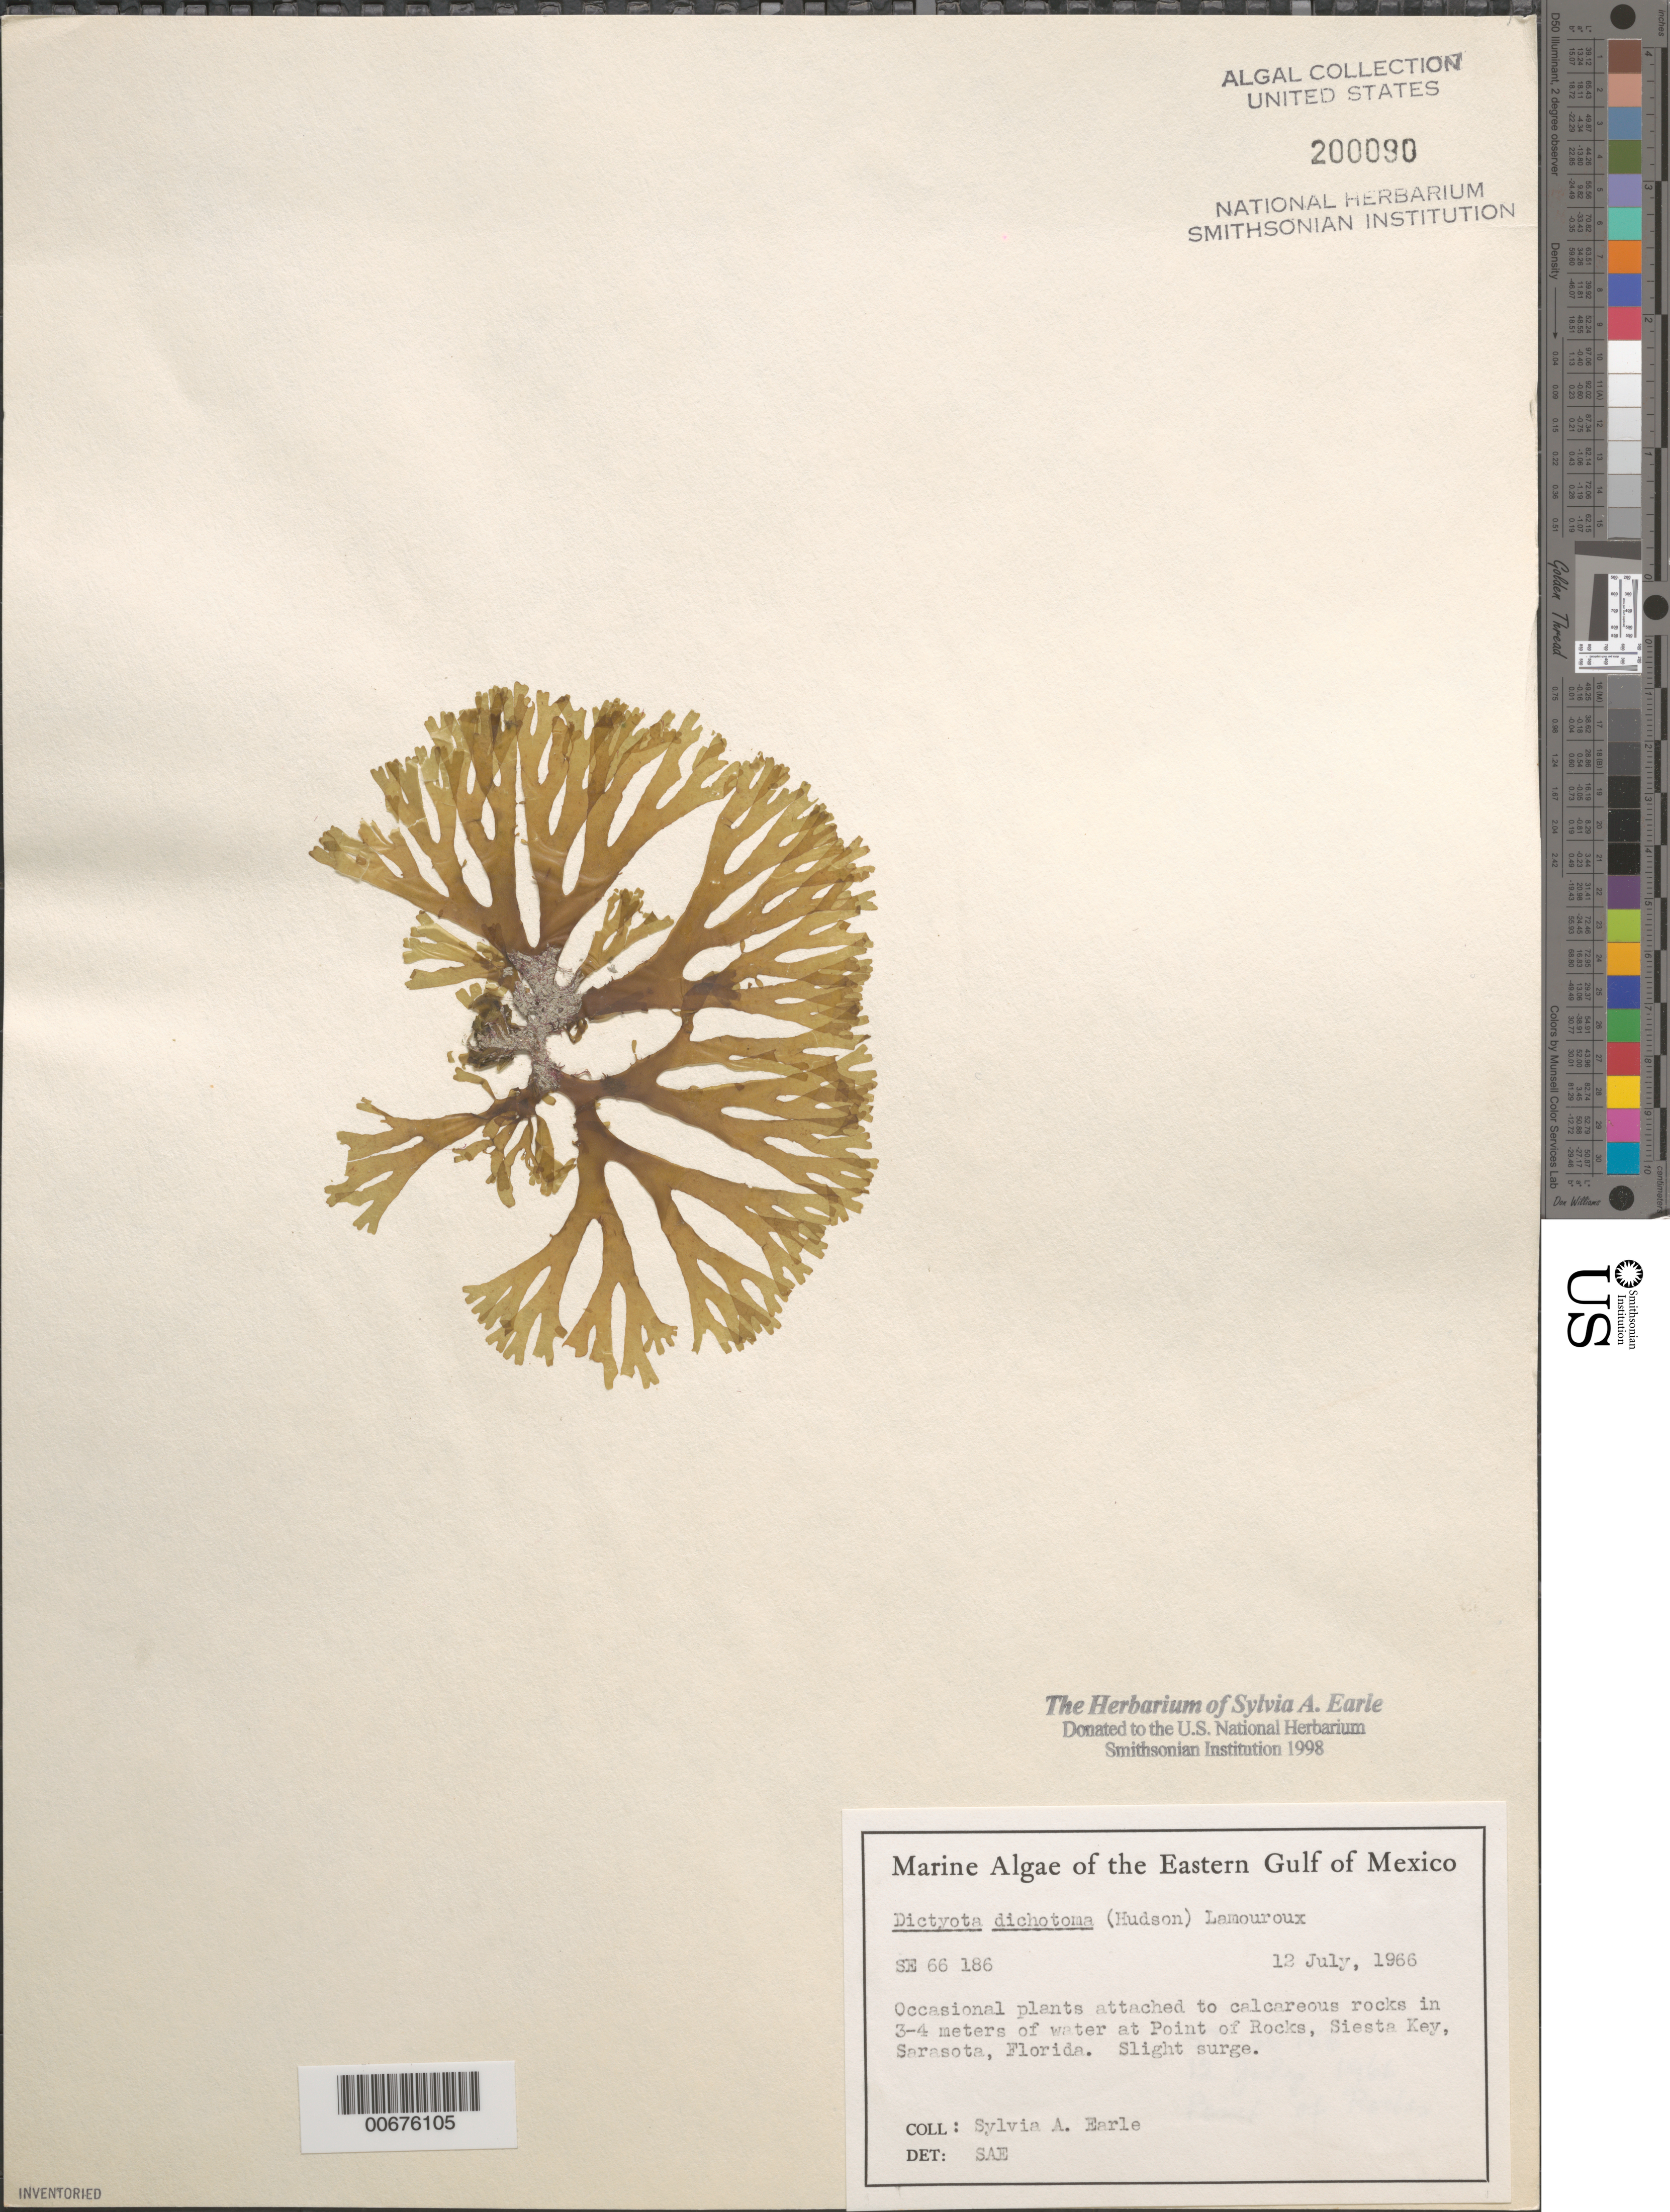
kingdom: Chromista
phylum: Ochrophyta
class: Phaeophyceae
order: Dictyotales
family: Dictyotaceae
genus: Dictyota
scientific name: Dictyota dichotoma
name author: (Huds.) J.V.Lamouroux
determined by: Earle, S. A.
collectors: S. A. Earle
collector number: Se 66186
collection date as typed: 12 Jul 1966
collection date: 1966-07-12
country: United States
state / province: Florida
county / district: Sarasota County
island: Siesta Key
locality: Point of Rocks, Sarasota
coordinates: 27 14.6'N, 82 32.1'W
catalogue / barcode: US 200090